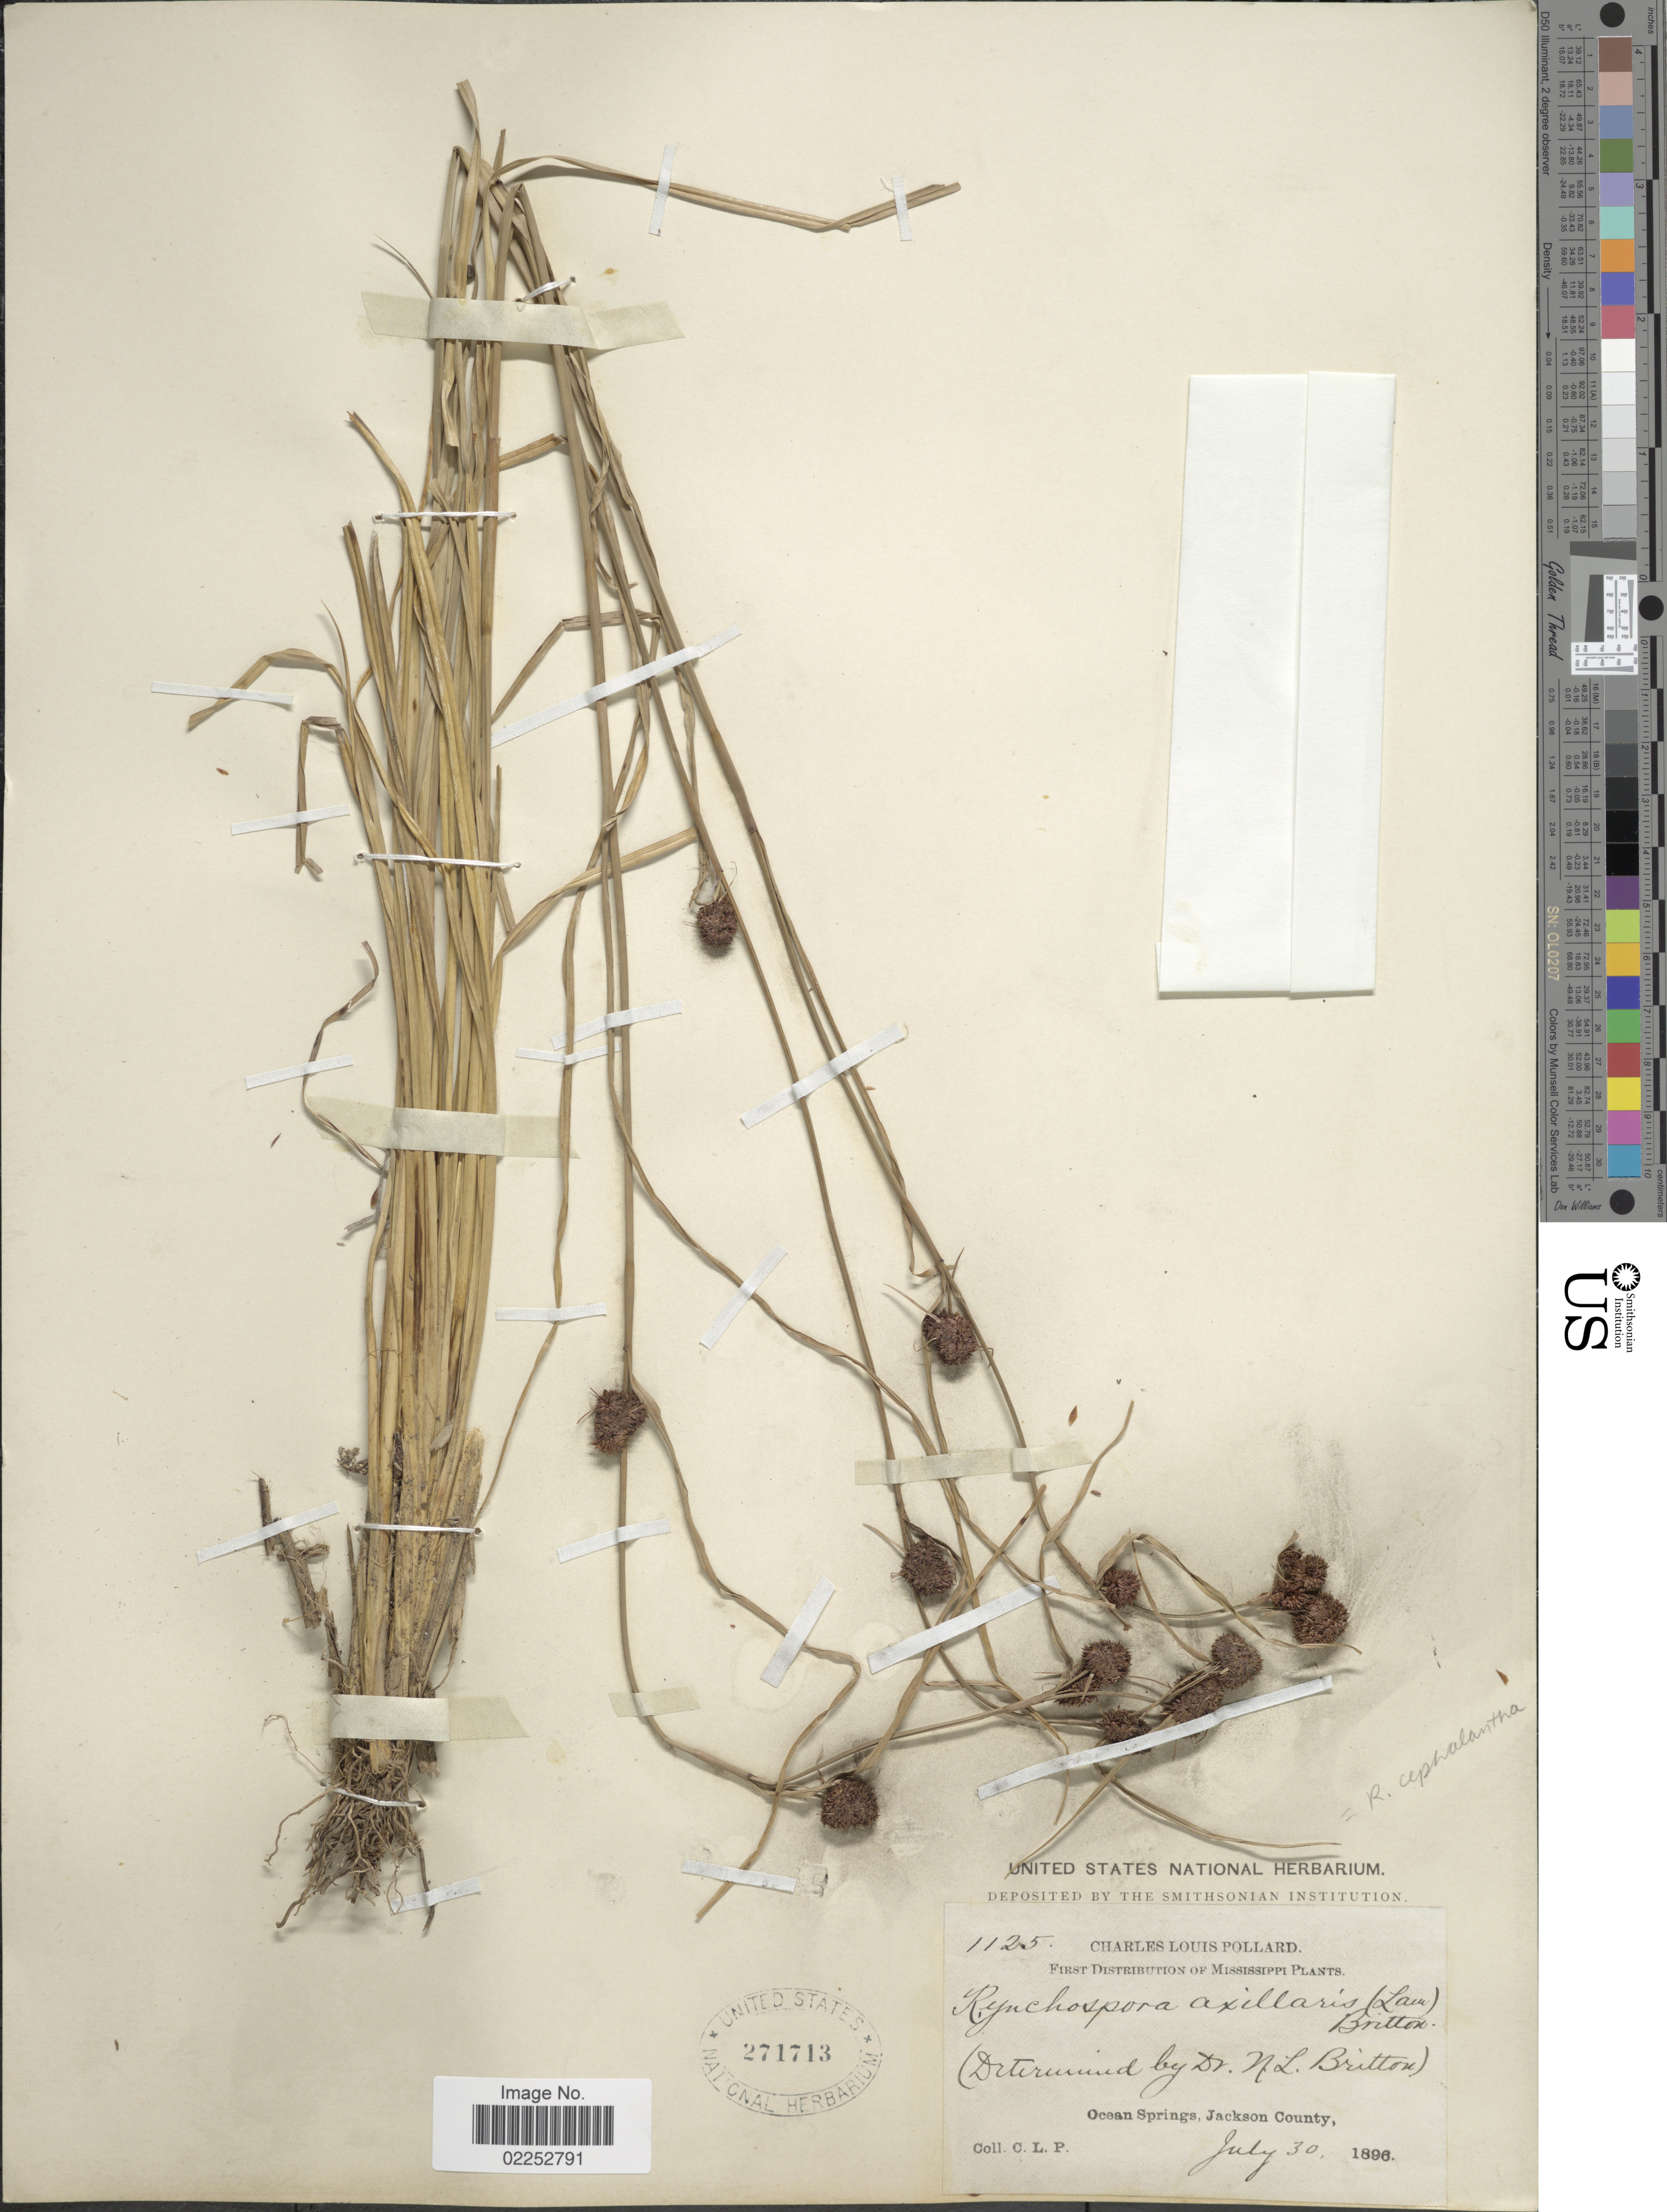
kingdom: Plantae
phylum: Tracheophyta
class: Liliopsida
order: Poales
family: Cyperaceae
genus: Rhynchospora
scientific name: Rhynchospora cephalantha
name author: A. Gray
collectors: C. L. Pollard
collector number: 1125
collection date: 1896-07-30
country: United States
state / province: Mississippi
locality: Ocean Springs, Jackson County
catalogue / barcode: US 271713